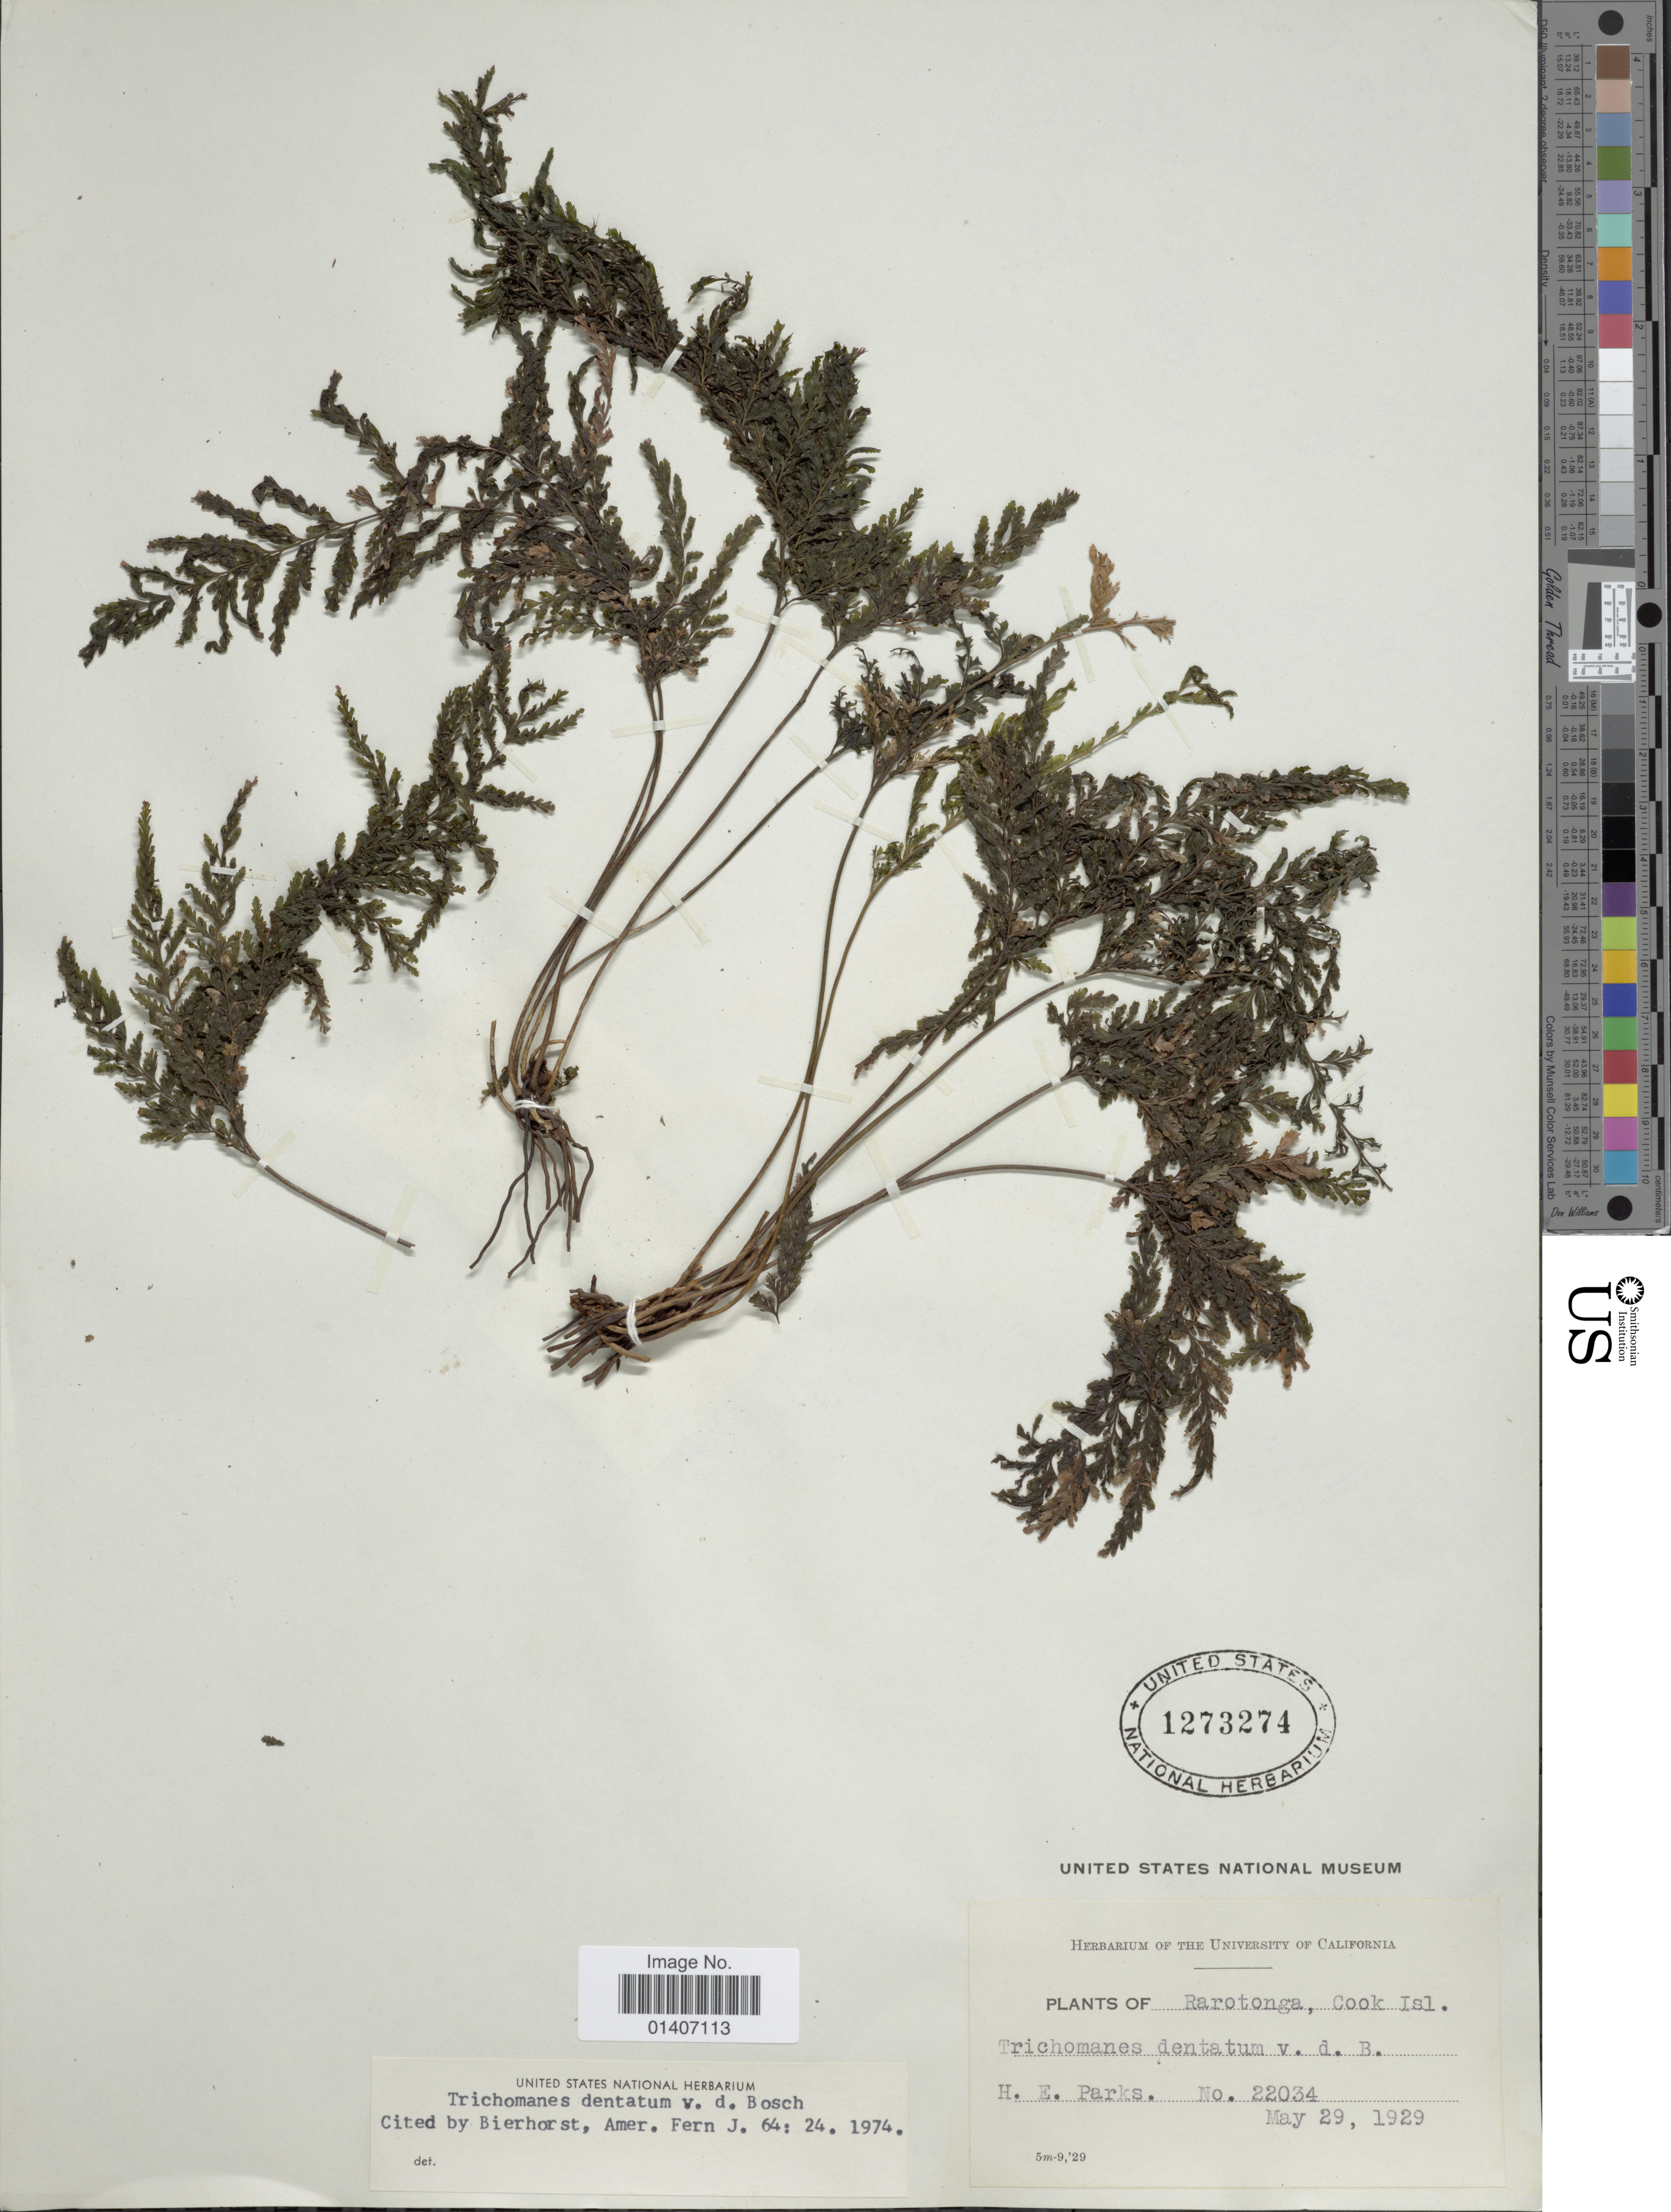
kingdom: Plantae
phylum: Tracheophyta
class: Polypodiopsida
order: Hymenophyllales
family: Hymenophyllaceae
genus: Abrodictyum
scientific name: Abrodictyum dentatum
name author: (Bosch) Ebihara & K. Iwats.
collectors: H. E. Parks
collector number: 22034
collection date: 1929-05-29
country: Cook Islands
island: Rarotonga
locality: Rarotonga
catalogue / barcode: US 1273274